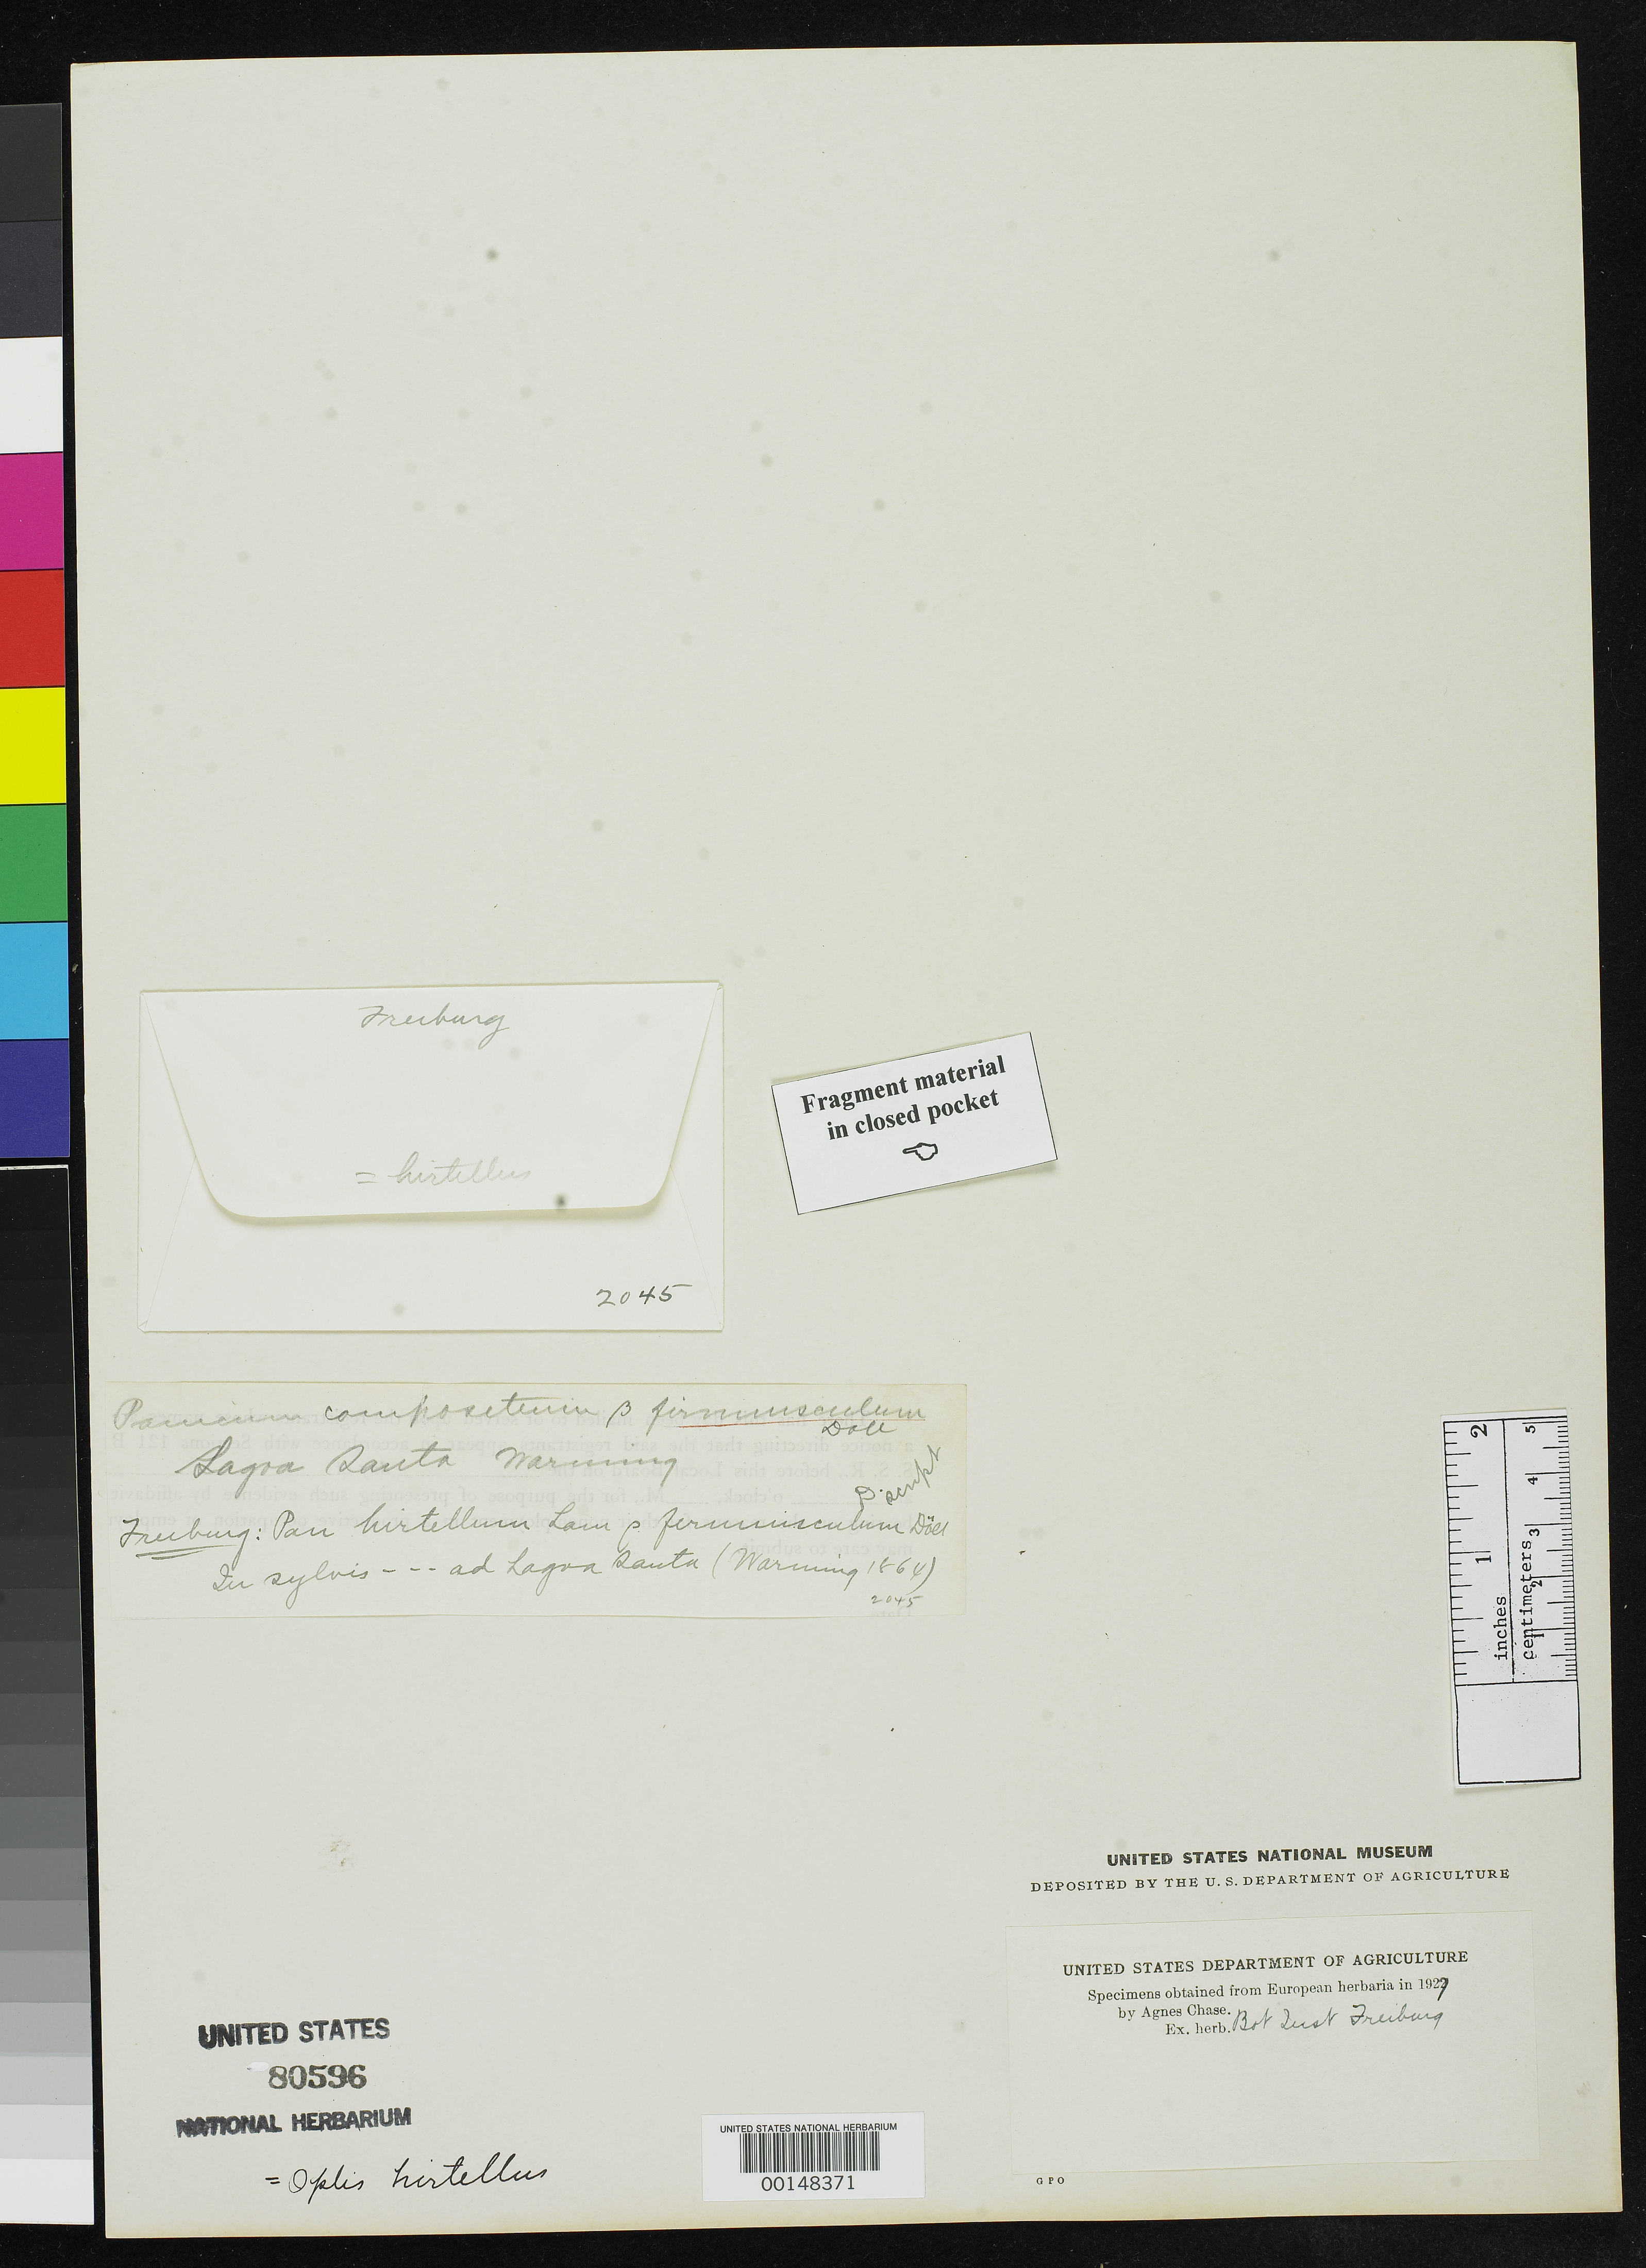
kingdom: Plantae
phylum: Tracheophyta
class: Liliopsida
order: Poales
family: Poaceae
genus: Panicum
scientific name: Panicum compositeum var. firmiusculum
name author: Döll in Mart.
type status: Type Fragment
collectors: E. Warming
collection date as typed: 1864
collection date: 1864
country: Brazil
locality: Lagoa Santa.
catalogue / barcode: US 80596